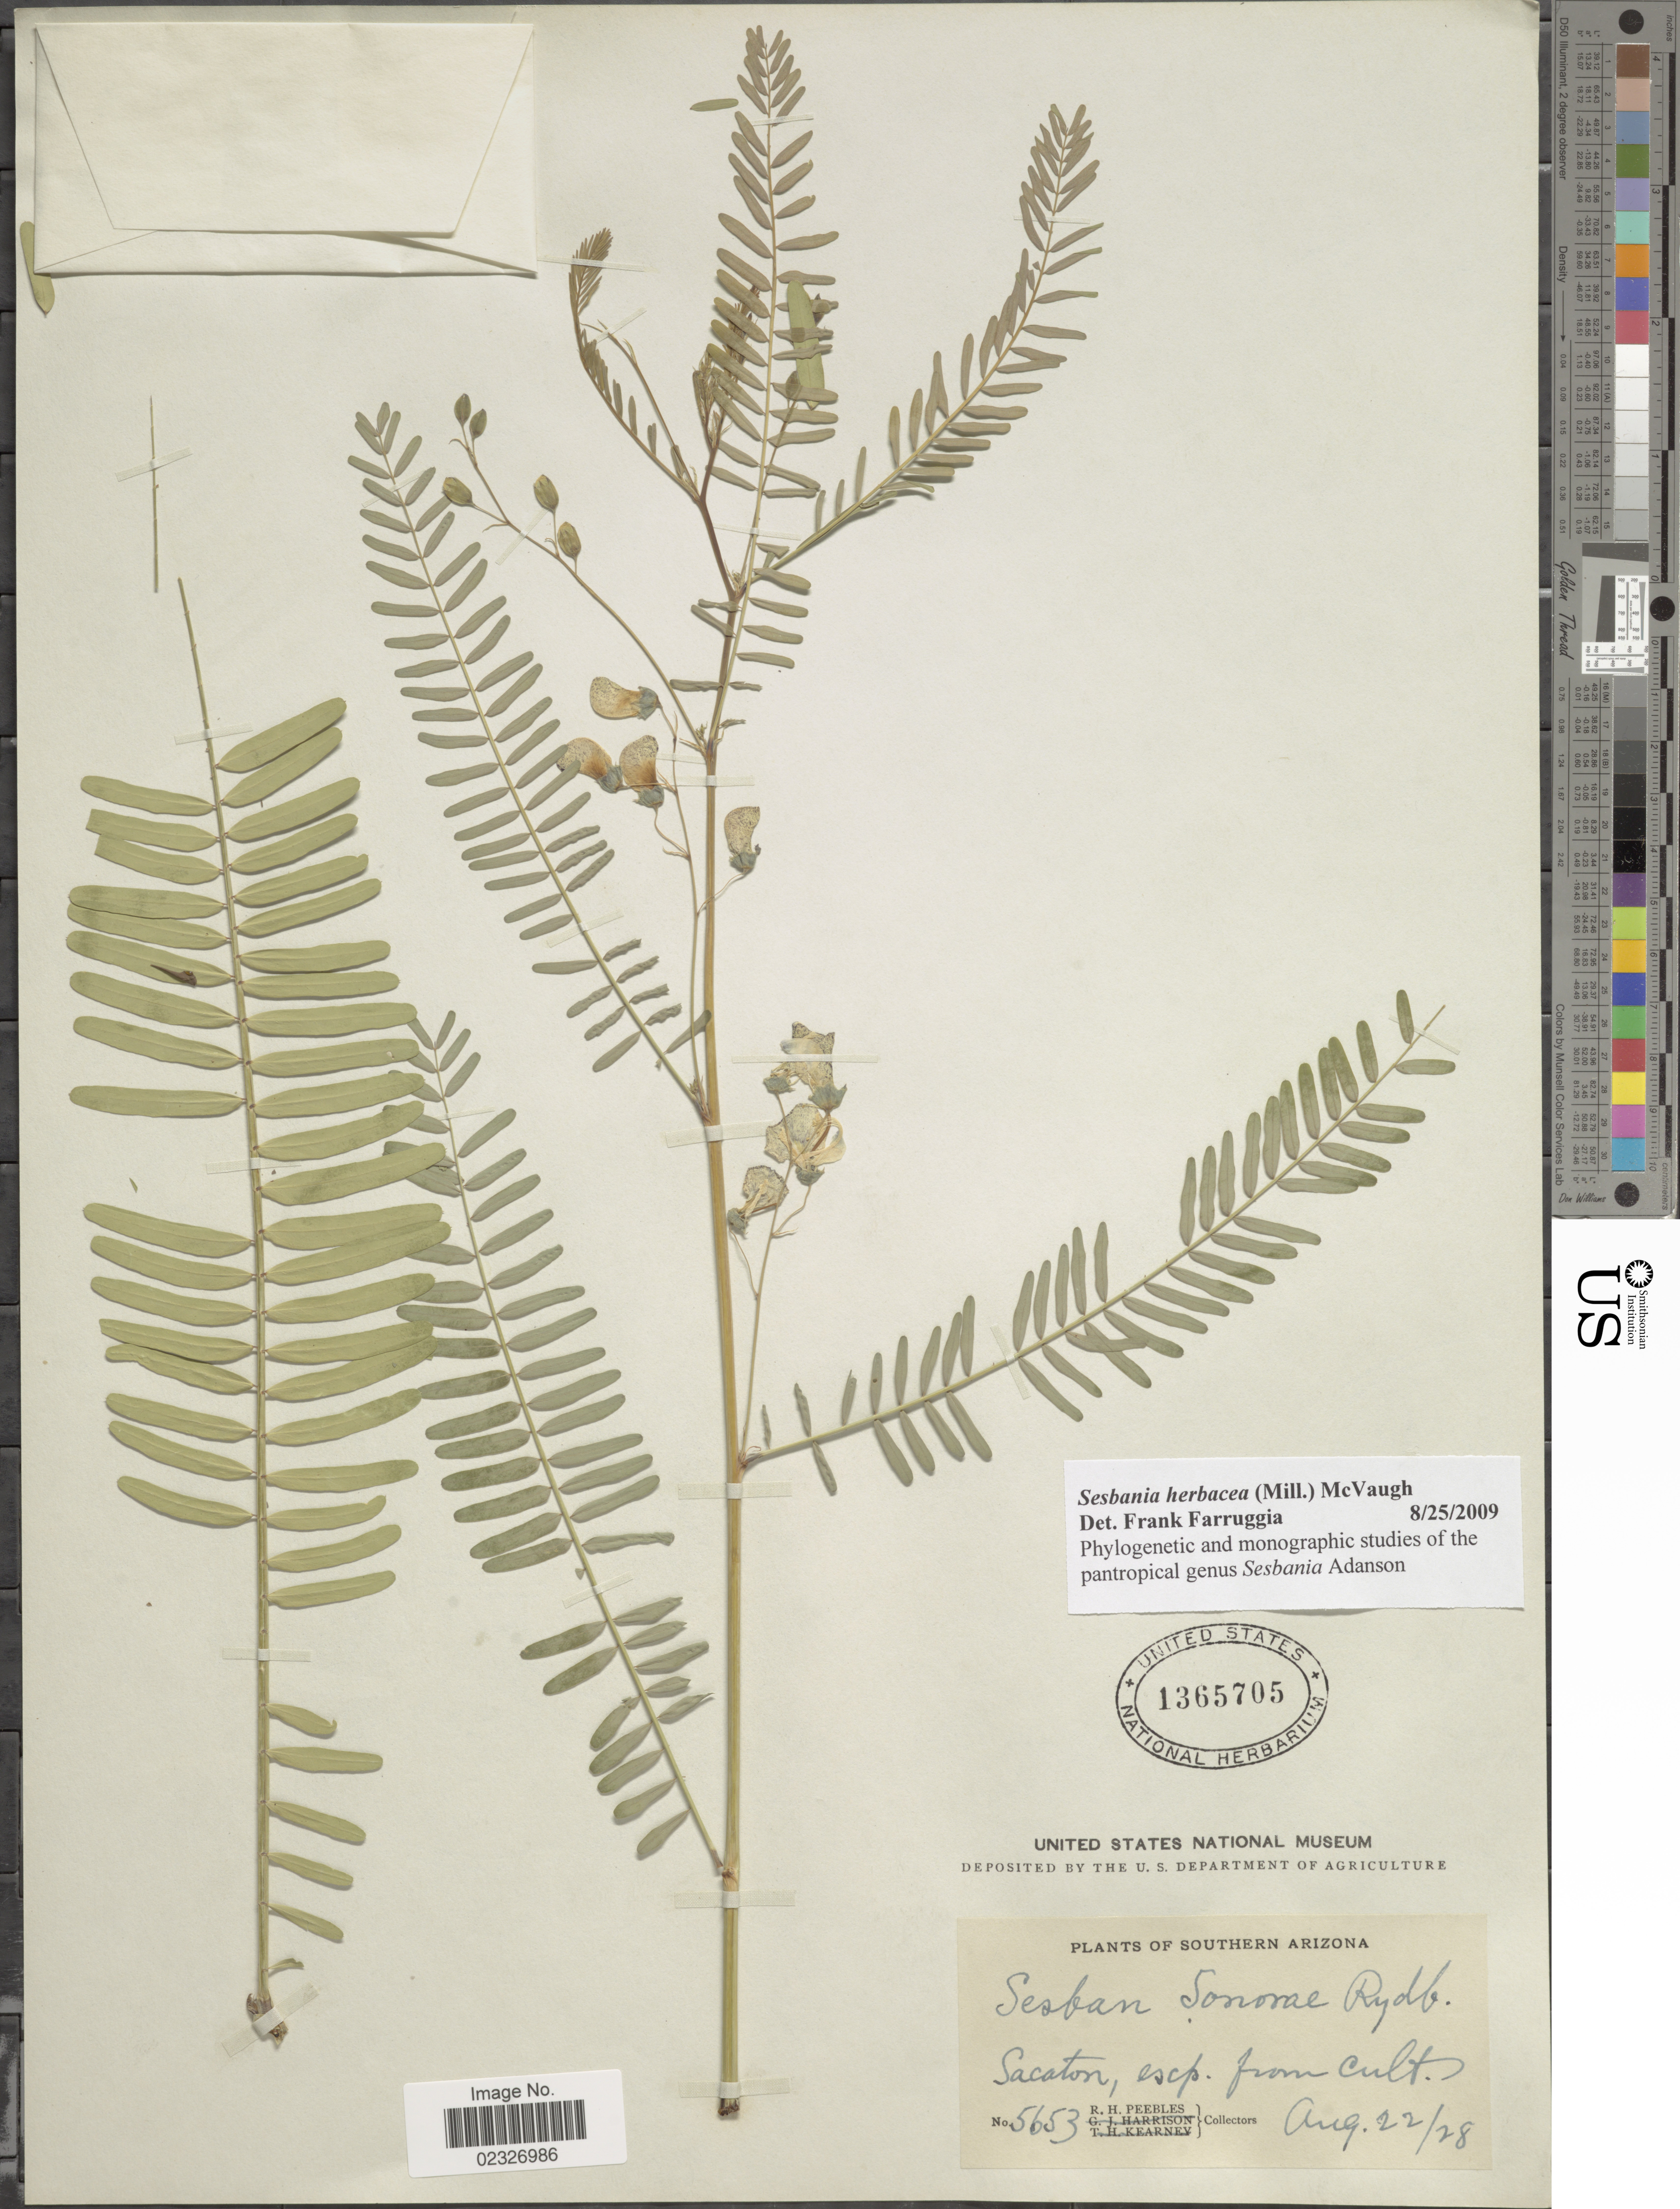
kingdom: Plantae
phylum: Tracheophyta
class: Magnoliopsida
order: Fabales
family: Fabaceae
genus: Sesbania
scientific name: Sesbania herbacea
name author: (Mill.) McVaugh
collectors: R. H. Peebles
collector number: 5653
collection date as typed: Transcribed d/m/y: 22/8/28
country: United States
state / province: Arizona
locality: Southern Arizona, Sacaton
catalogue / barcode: US 1365705